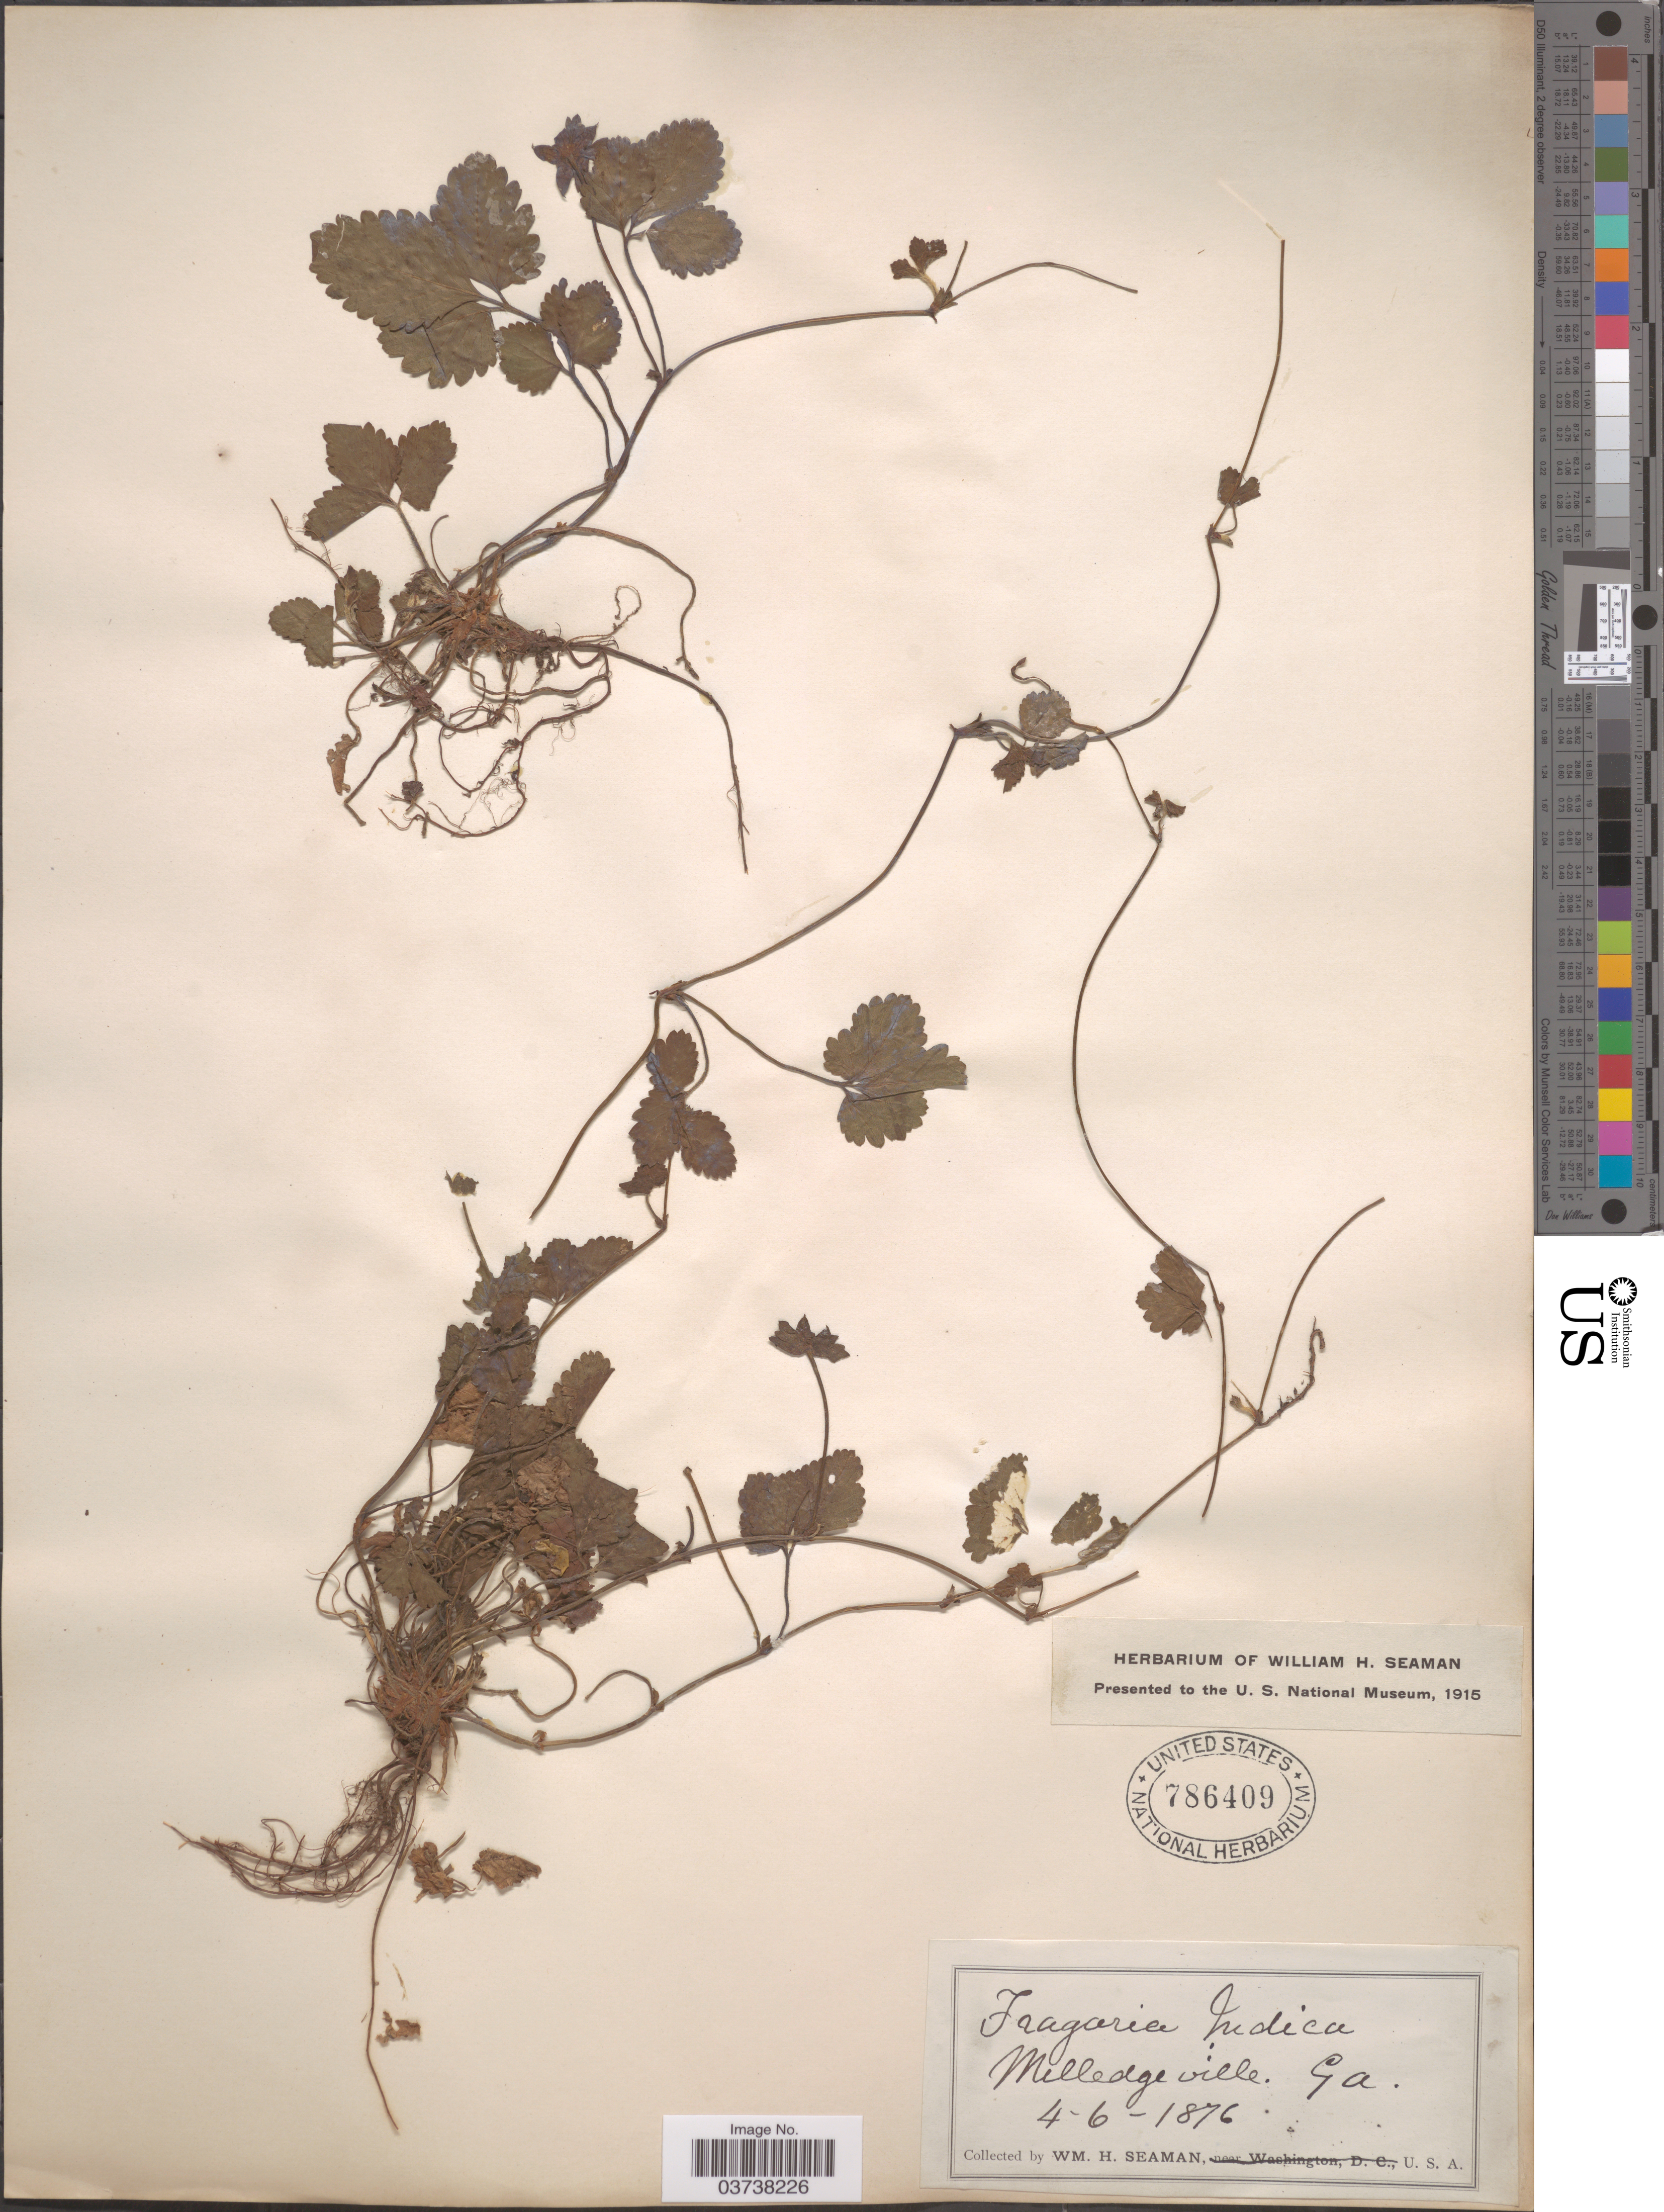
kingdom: Plantae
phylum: Tracheophyta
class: Magnoliopsida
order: Rosales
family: Rosaceae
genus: Potentilla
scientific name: Potentilla indica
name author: (Andrews) Th. Wolf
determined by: Strong, Mark T., (BOT), Smithsonian Institution - National Museum of Natural History (UNITED STATES)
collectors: W. Seaman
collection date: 1876-04-06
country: United States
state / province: Georgia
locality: Milledgeville.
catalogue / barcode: US 786409